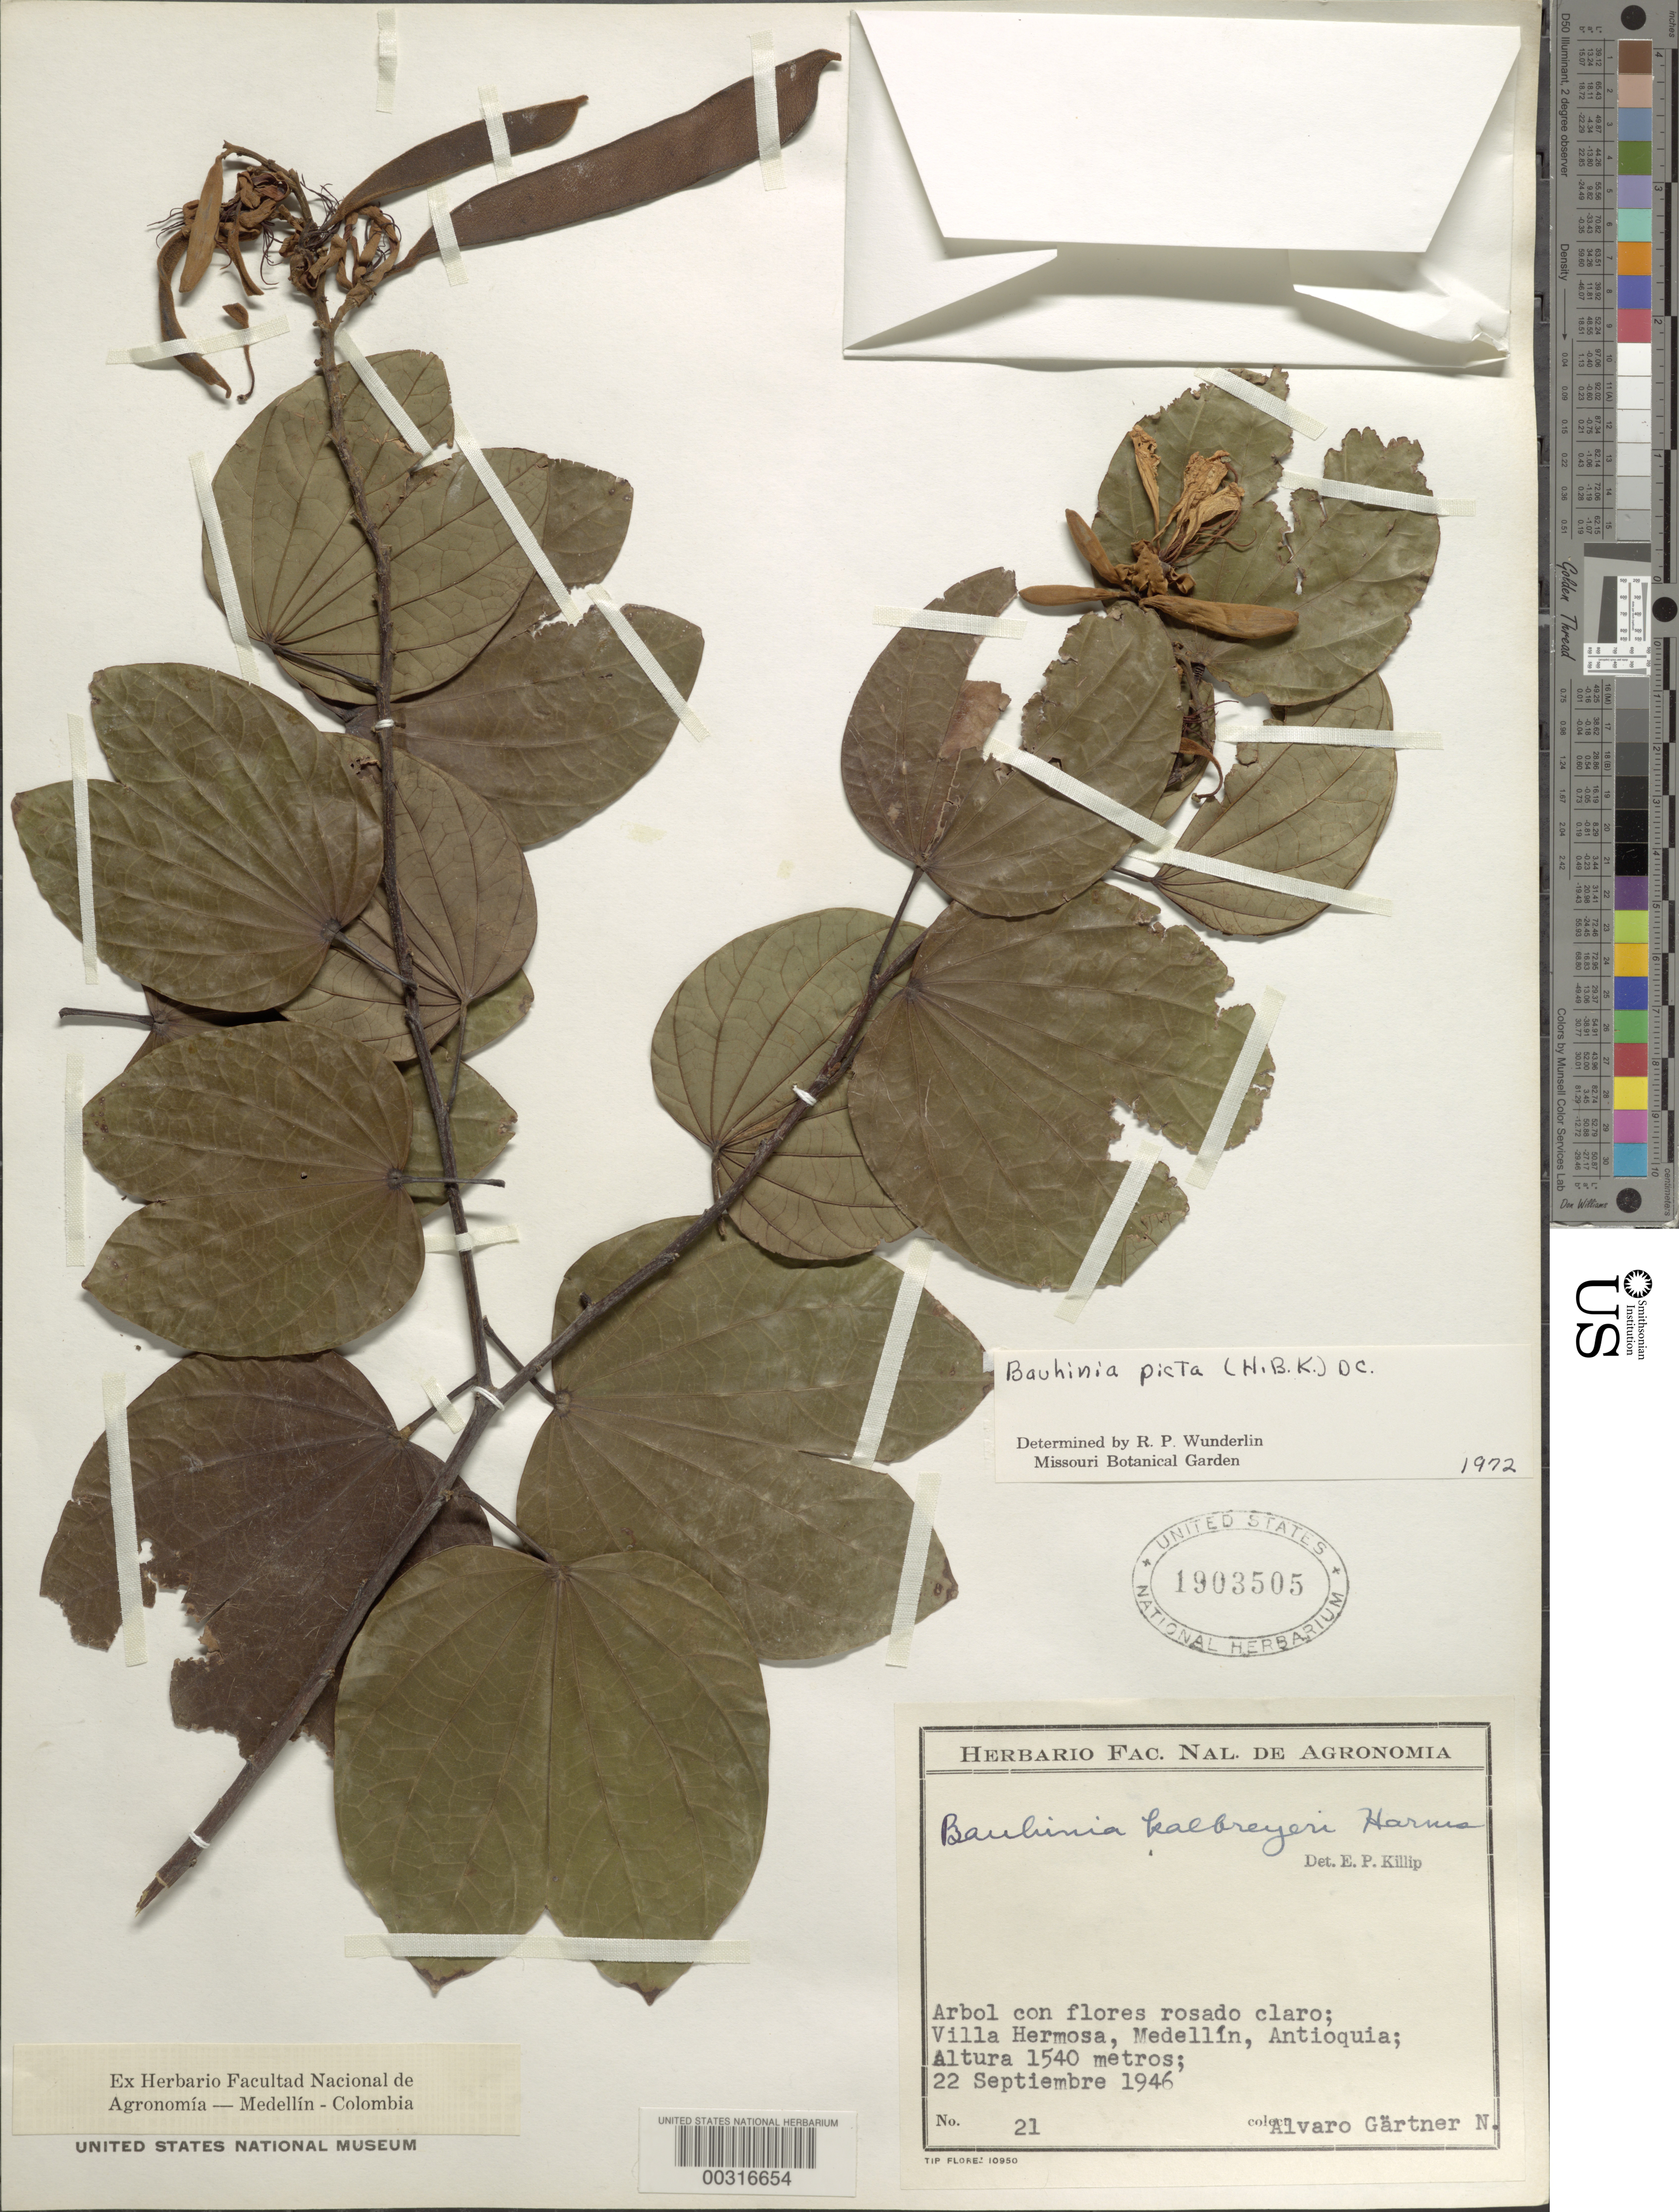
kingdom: Plantae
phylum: Tracheophyta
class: Magnoliopsida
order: Fabales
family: Fabaceae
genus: Bauhinia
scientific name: Bauhinia picta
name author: (Humb. & Bonpl.) DC.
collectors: A. Gartner N.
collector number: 21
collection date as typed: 22 Sep 1946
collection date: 1946-09-22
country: Colombia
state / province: Antioquia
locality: Villa hermosa, Medellin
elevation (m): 1540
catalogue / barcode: US 1903505